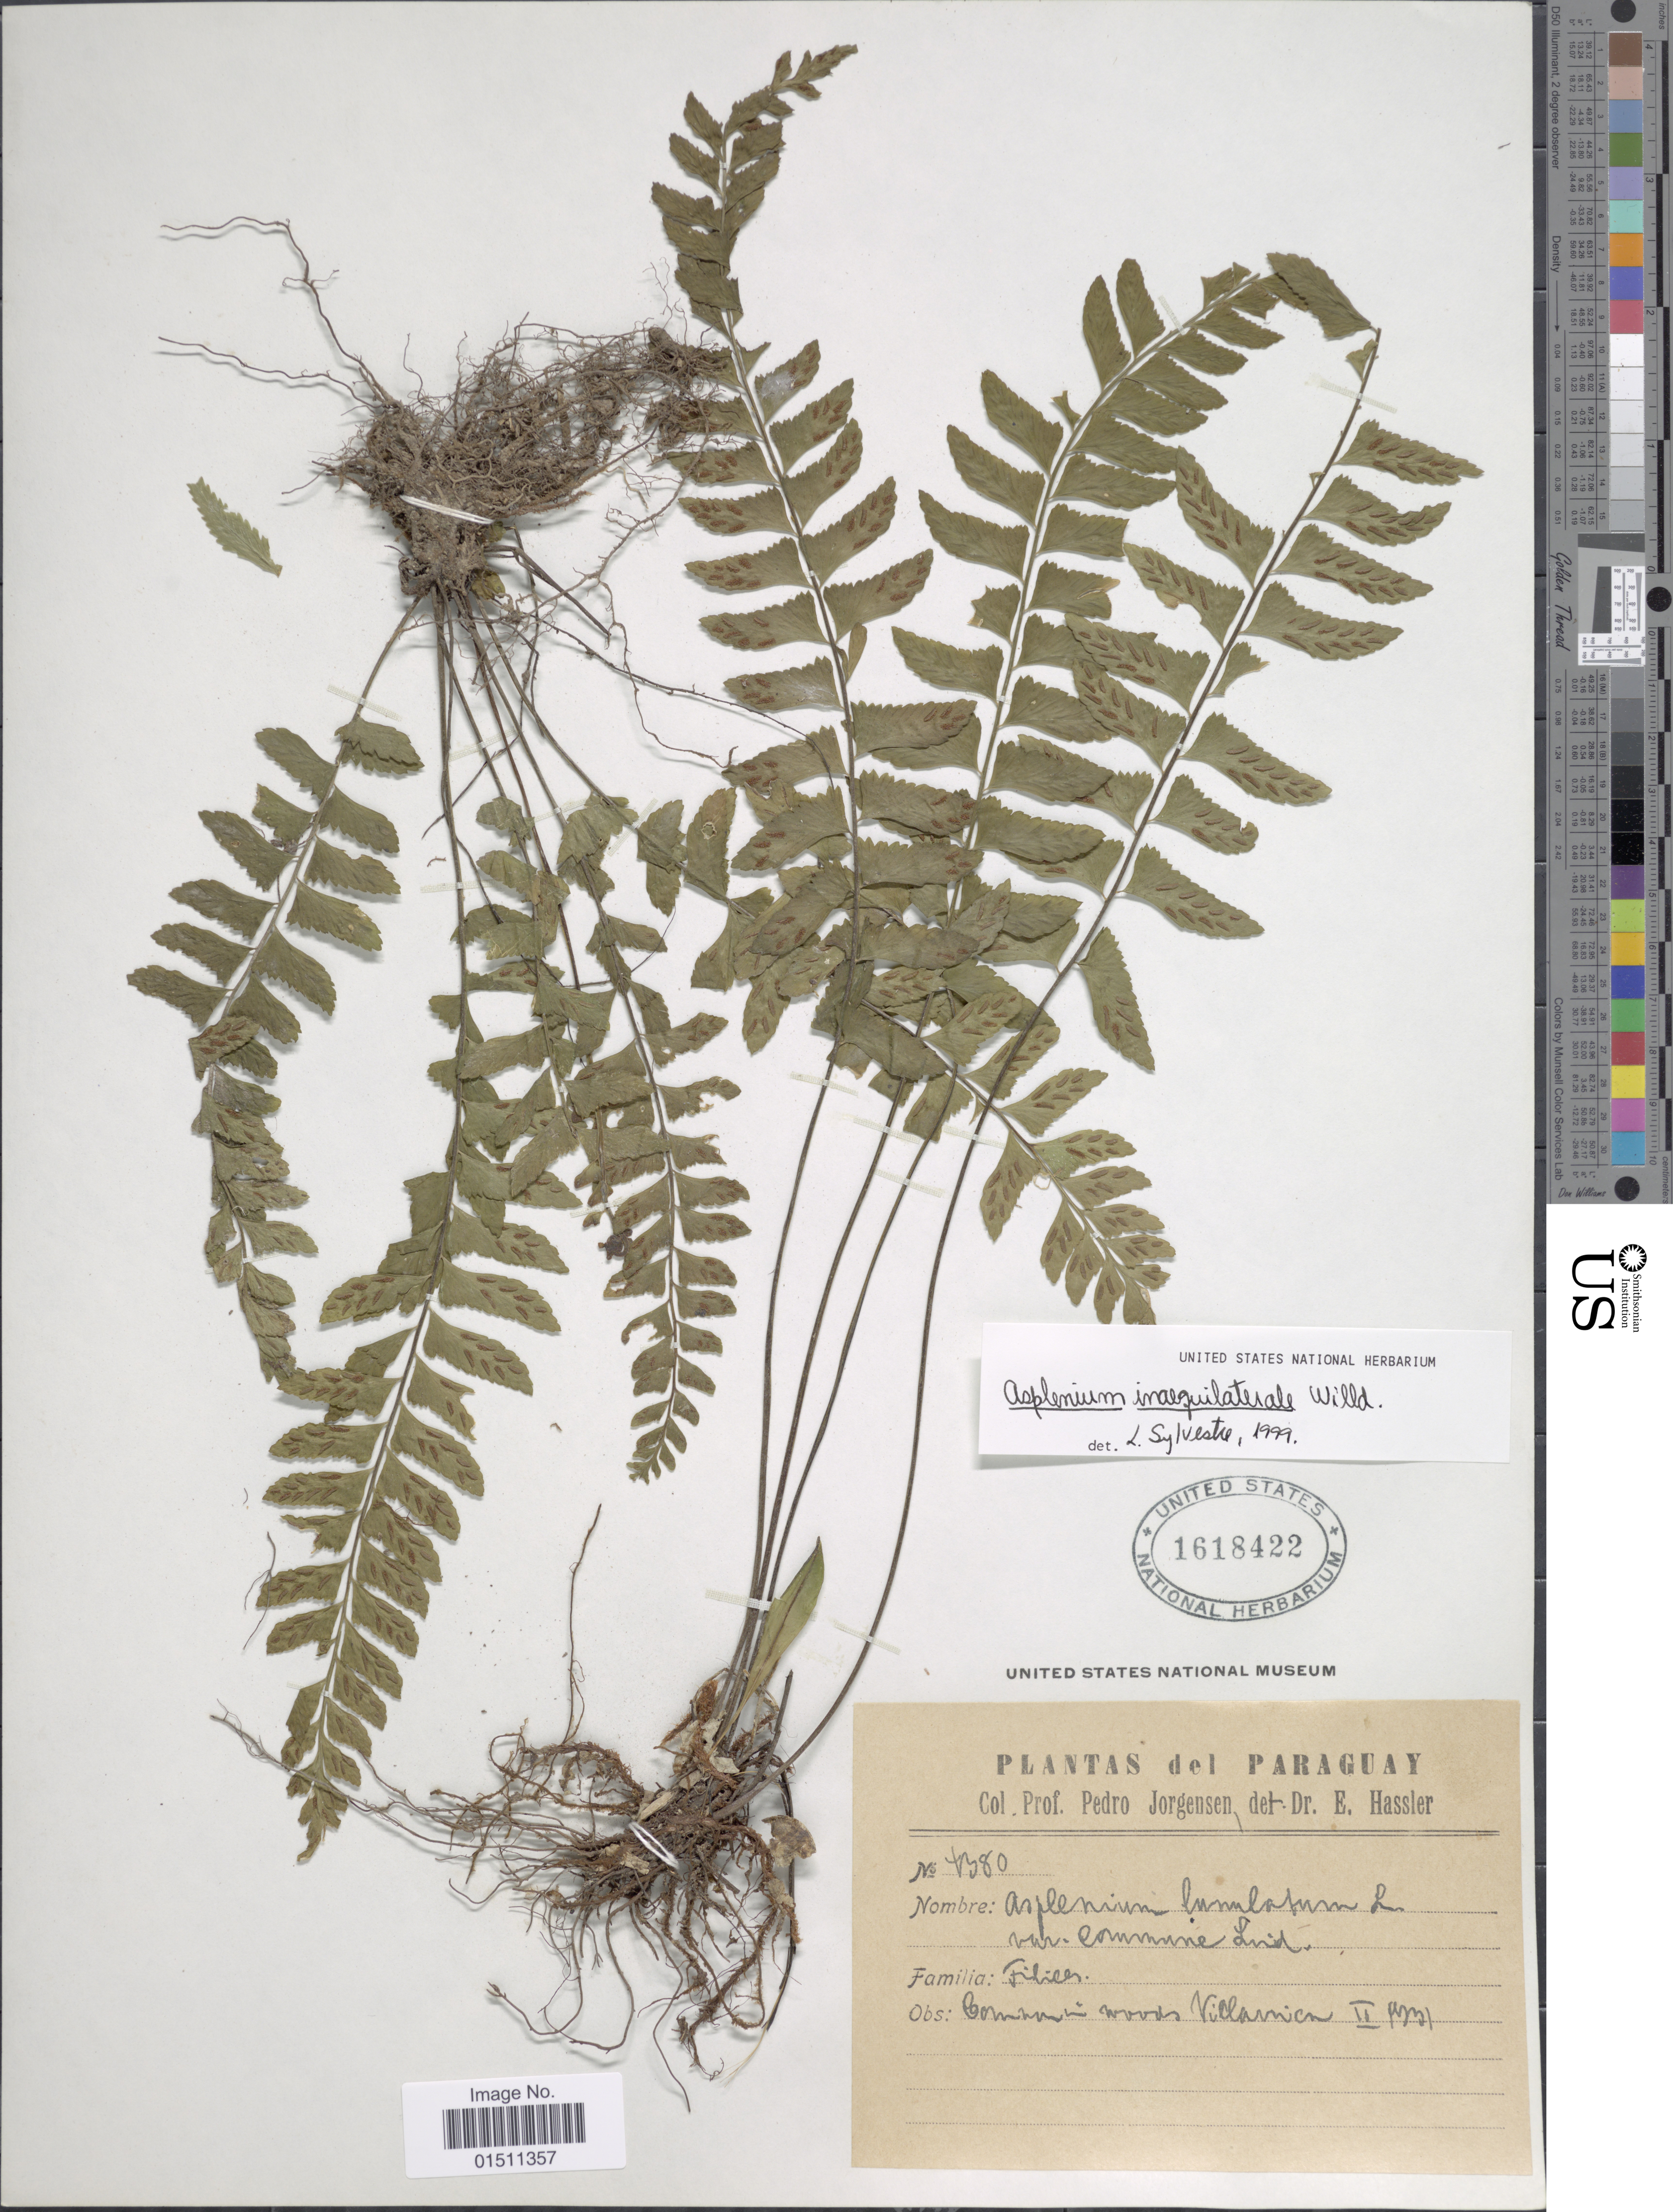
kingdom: Plantae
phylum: Tracheophyta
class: Polypodiopsida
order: Polypodiales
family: Aspleniaceae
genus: Asplenium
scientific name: Asplenium inaequilaterale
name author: Willd.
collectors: P. Jörgensen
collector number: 4380*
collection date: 1933-02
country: Paraguay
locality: Paraguay, Villarrica.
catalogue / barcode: US 1618422